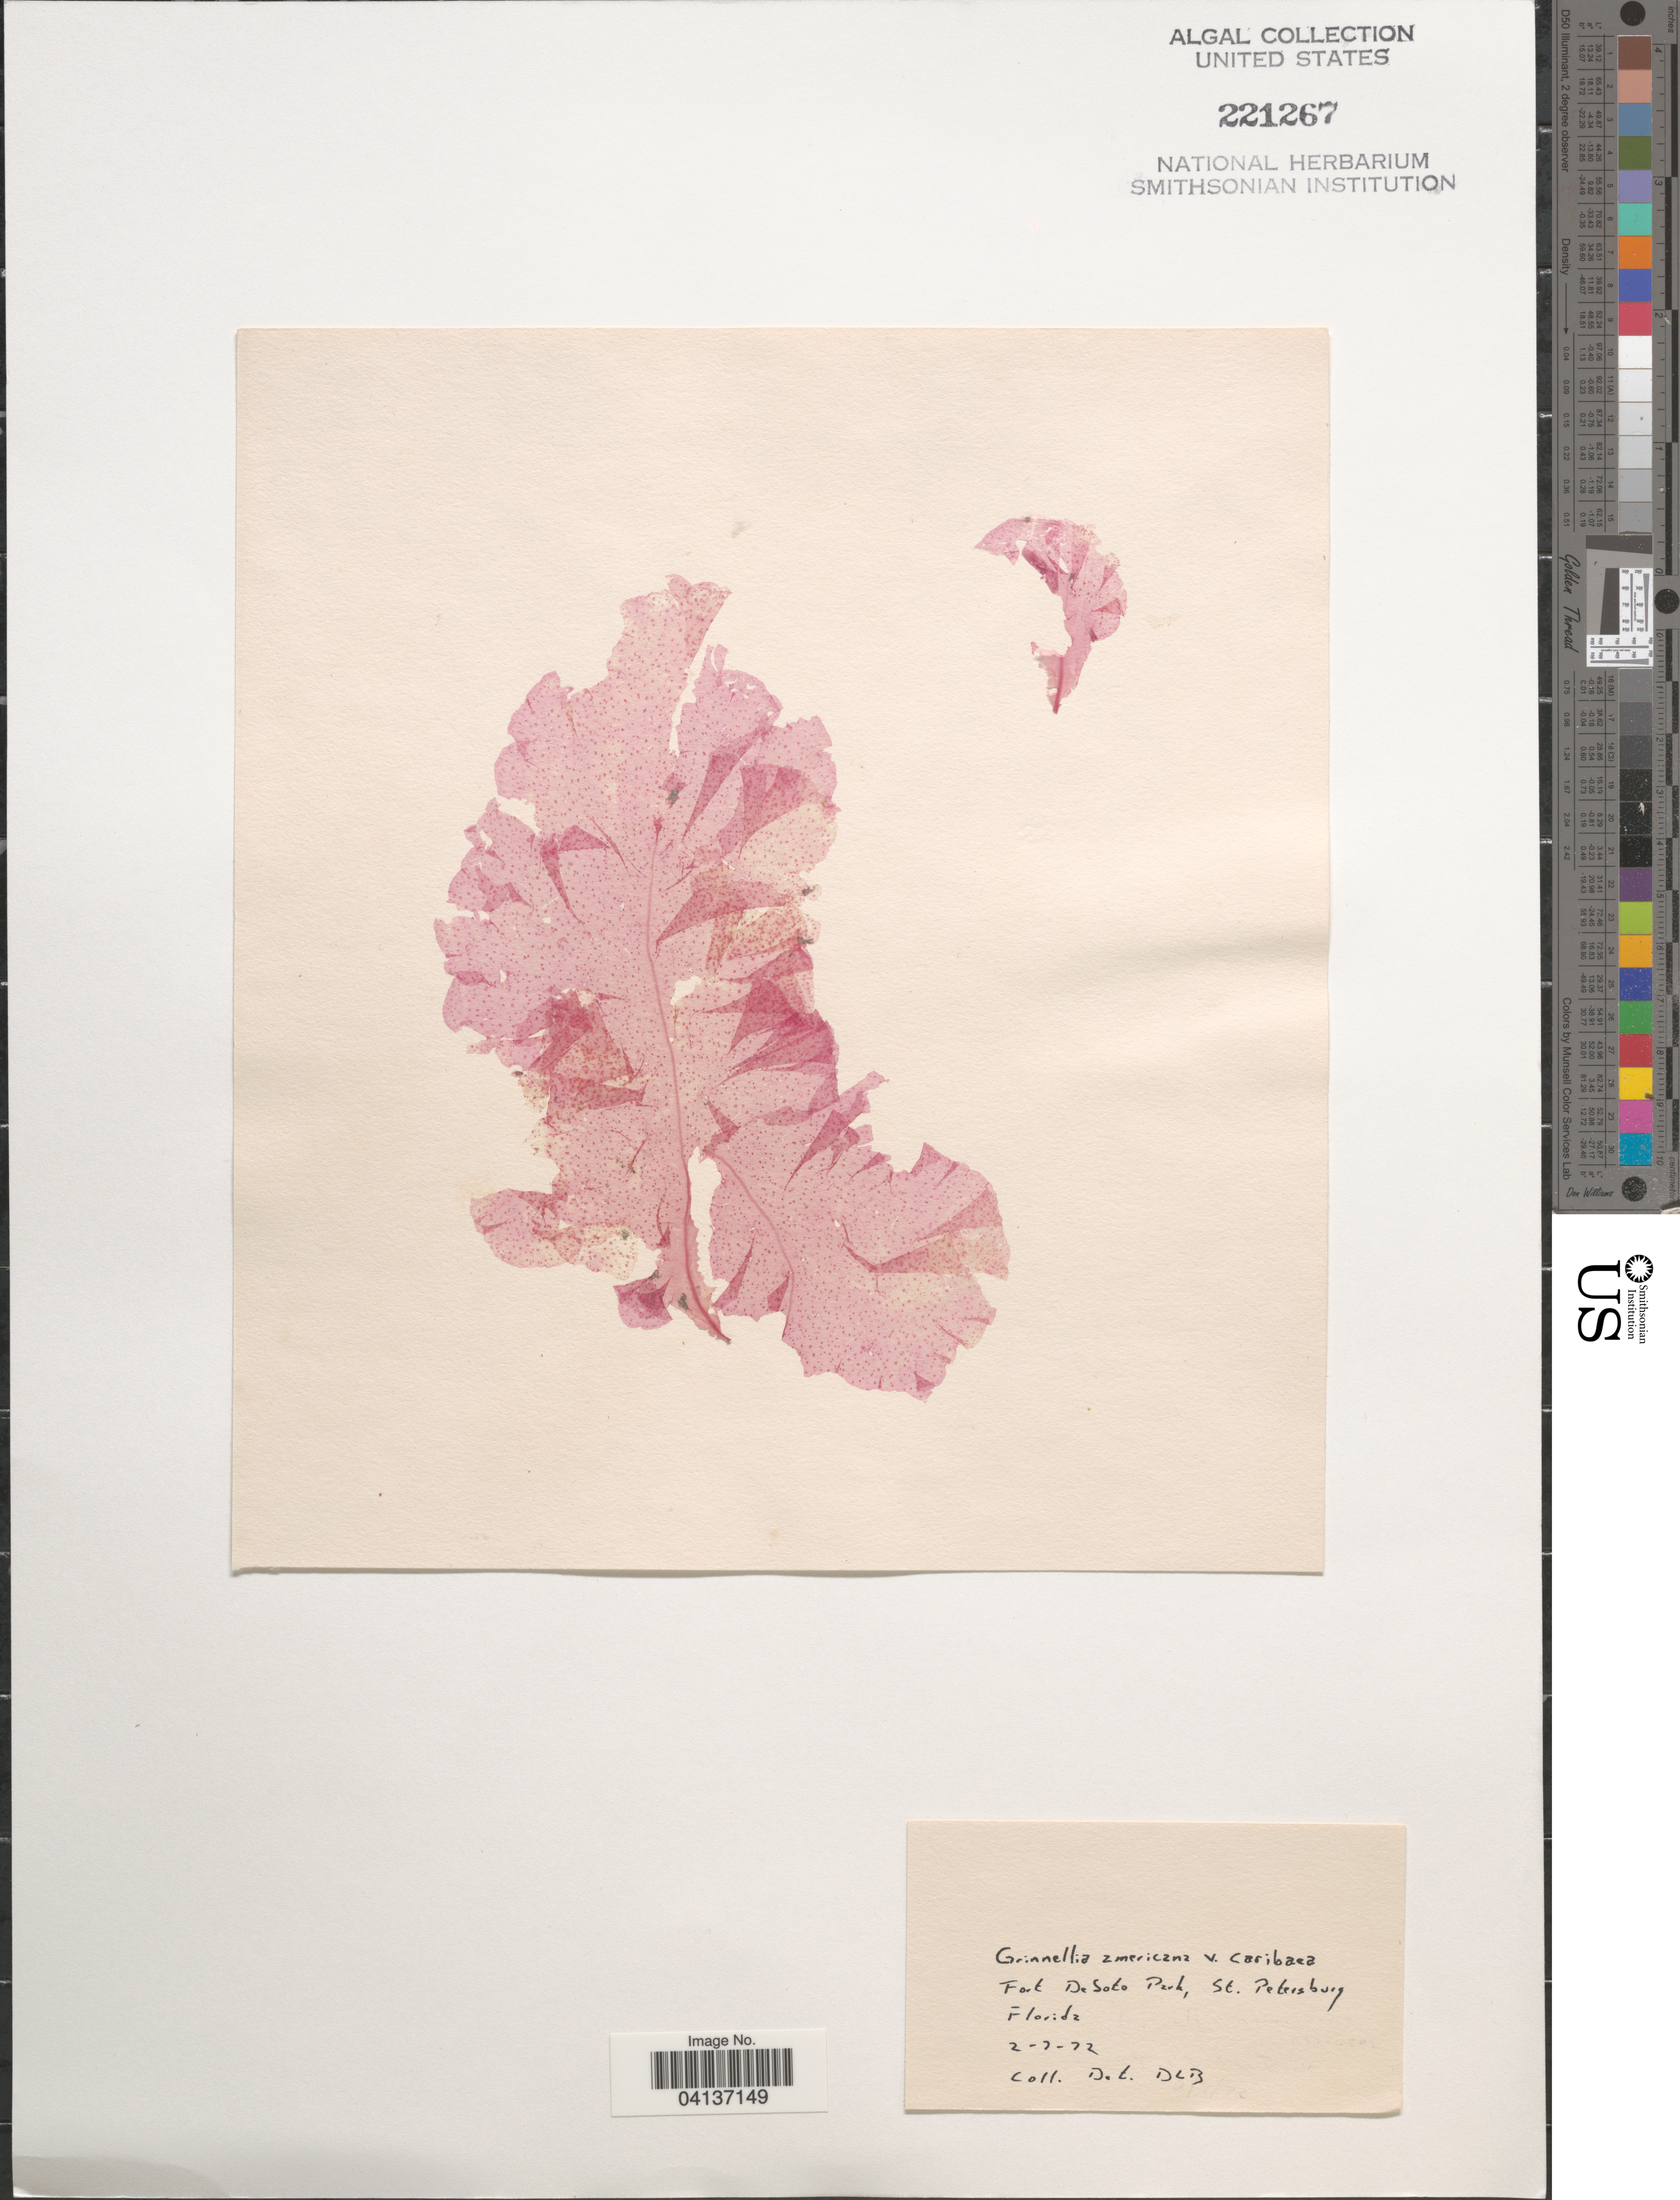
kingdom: Plantae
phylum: Rhodophyta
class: Florideophyceae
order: Ceramiales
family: Delesseriaceae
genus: Grinnellia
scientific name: Grinnellia americana var. caribaea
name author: W.R. Taylor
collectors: D. L. B.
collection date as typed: Transcribed d/m/y: 2/7/72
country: United States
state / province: Florida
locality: Fort DeSoto Park, St. Petersburg.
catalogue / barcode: US 221267